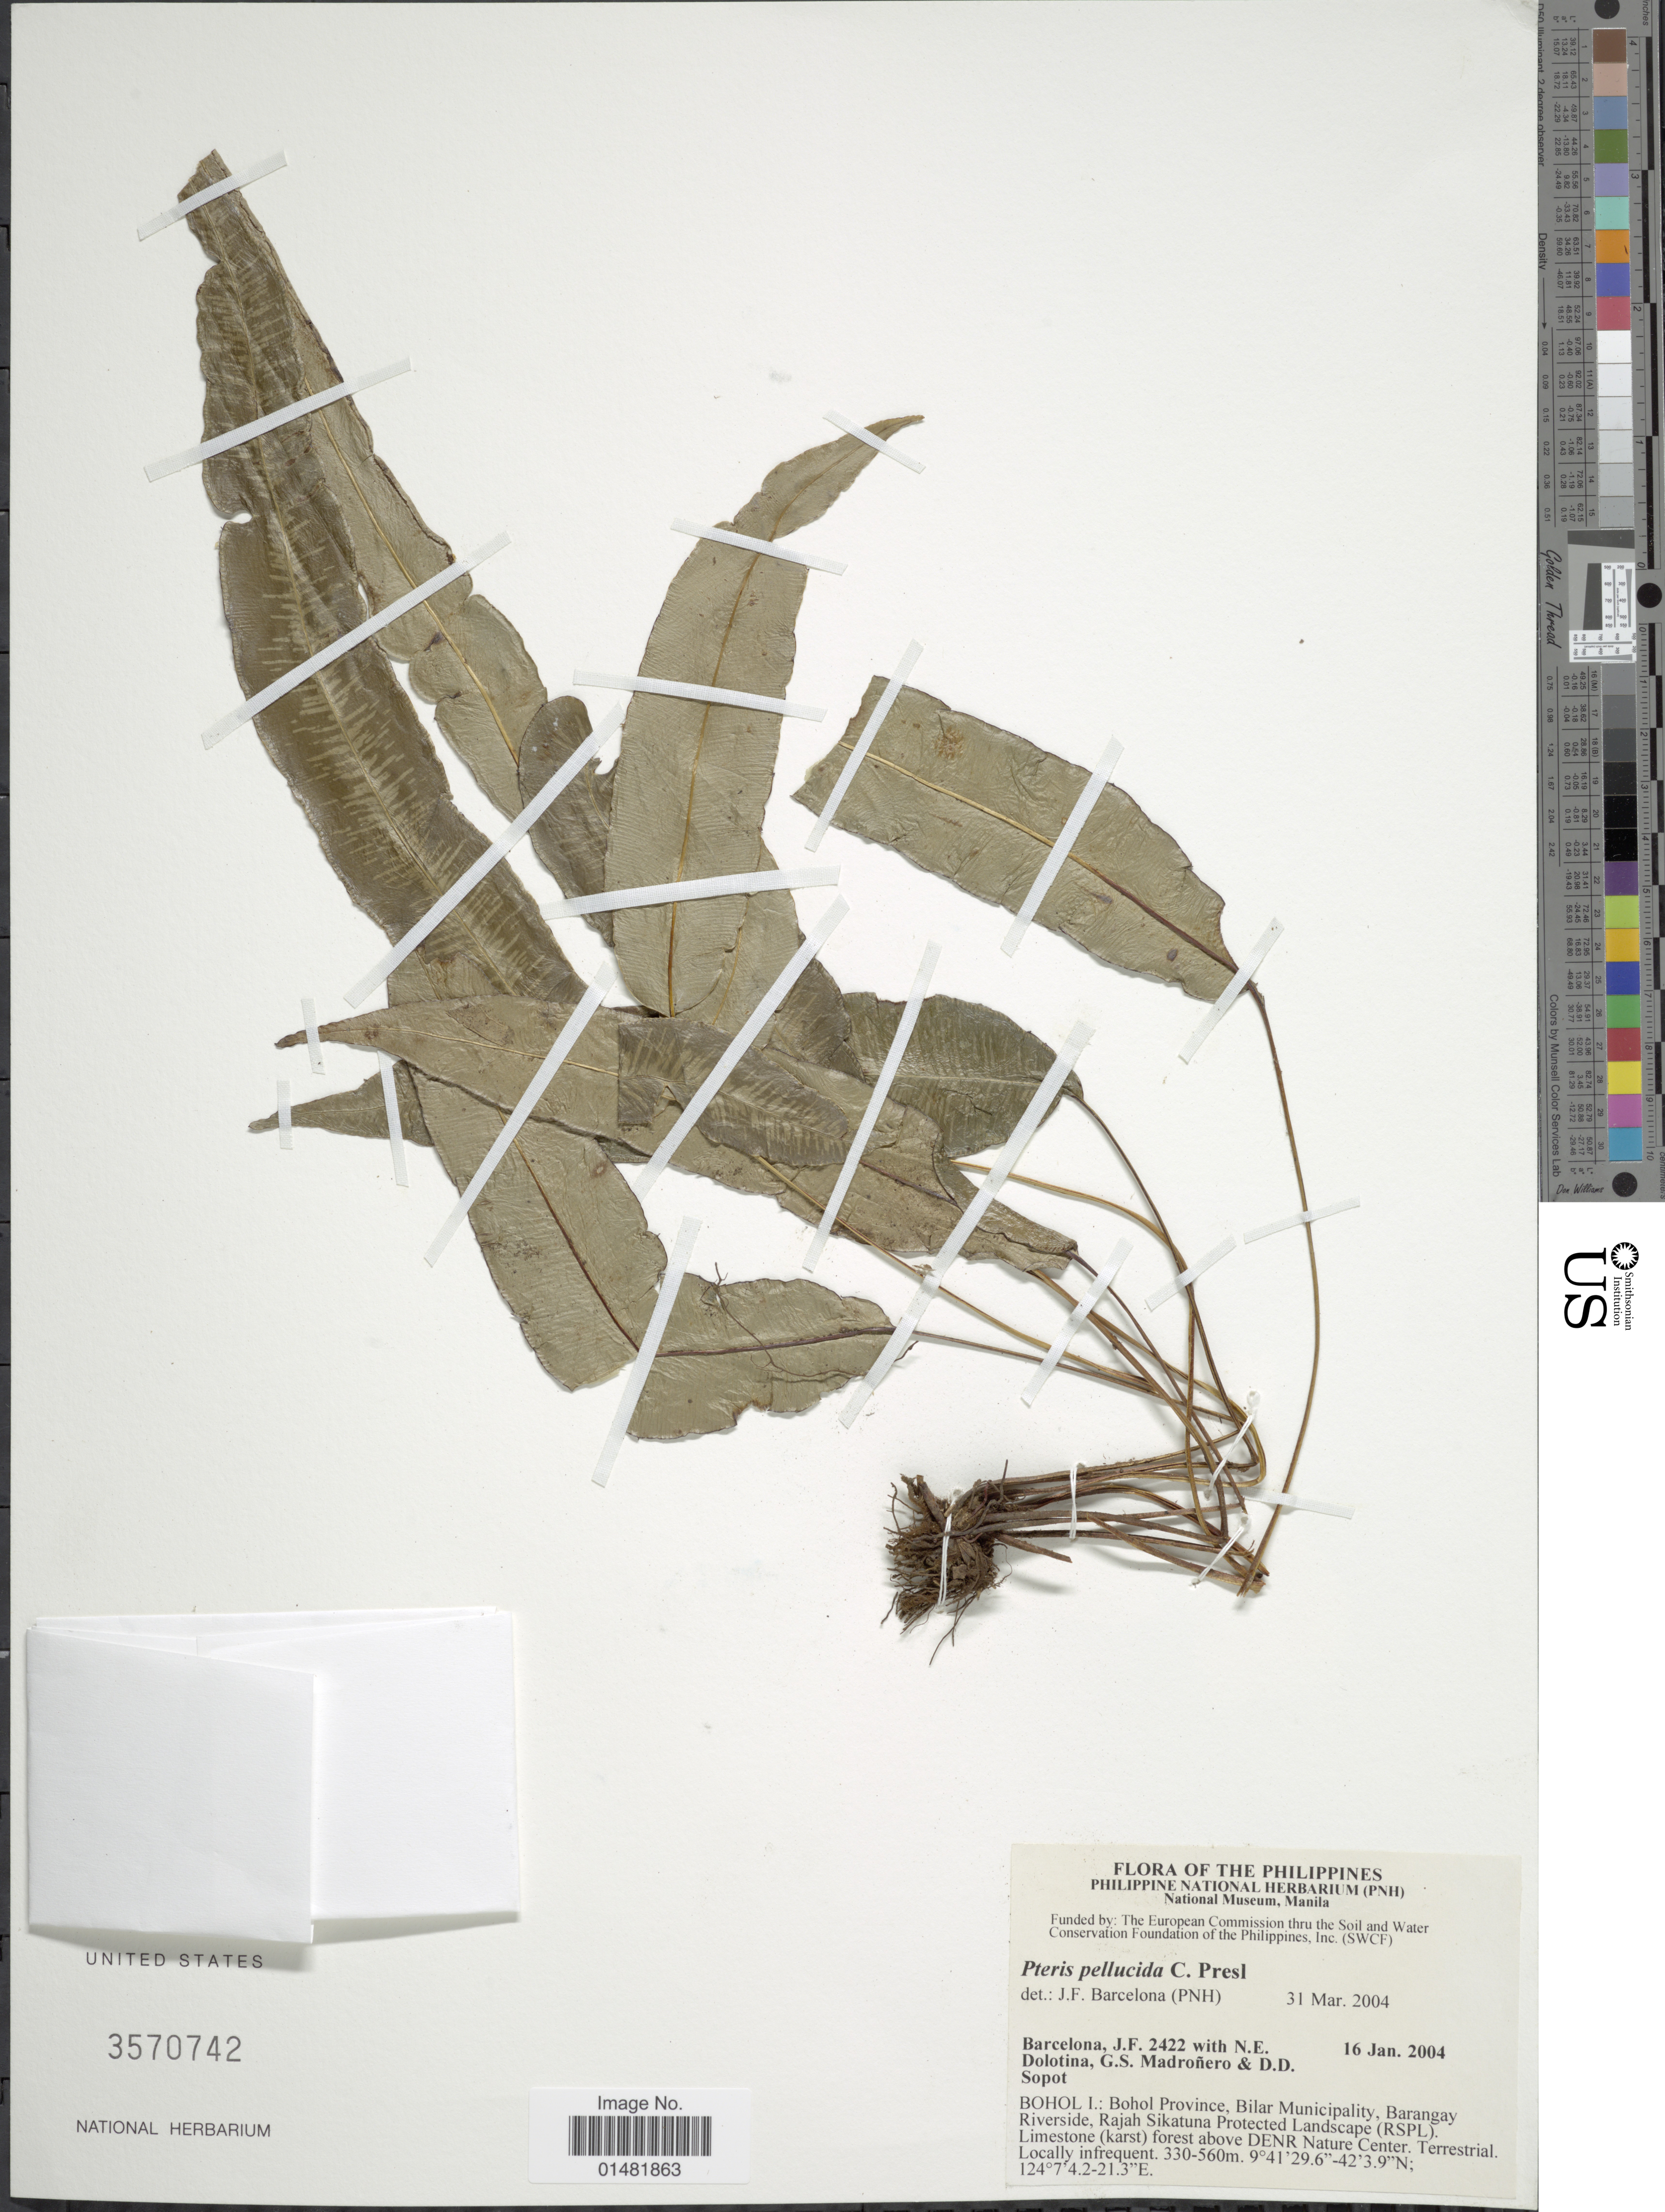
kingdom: Plantae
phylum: Tracheophyta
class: Polypodiopsida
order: Polypodiales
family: Pteridaceae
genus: Pteris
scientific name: Pteris pellucida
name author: C. Presl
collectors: J. F. Barcelona, N. Dolotina, G. Madroñero & D. Sopot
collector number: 2422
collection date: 2004-01-16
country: Philippines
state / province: Central Visayas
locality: Bohol I.: Bohol Province, Bilar Municipality, Barangay Riverside, Rajah Sikatuna Protected Landscape (RSPL)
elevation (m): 330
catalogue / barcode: US 3570742